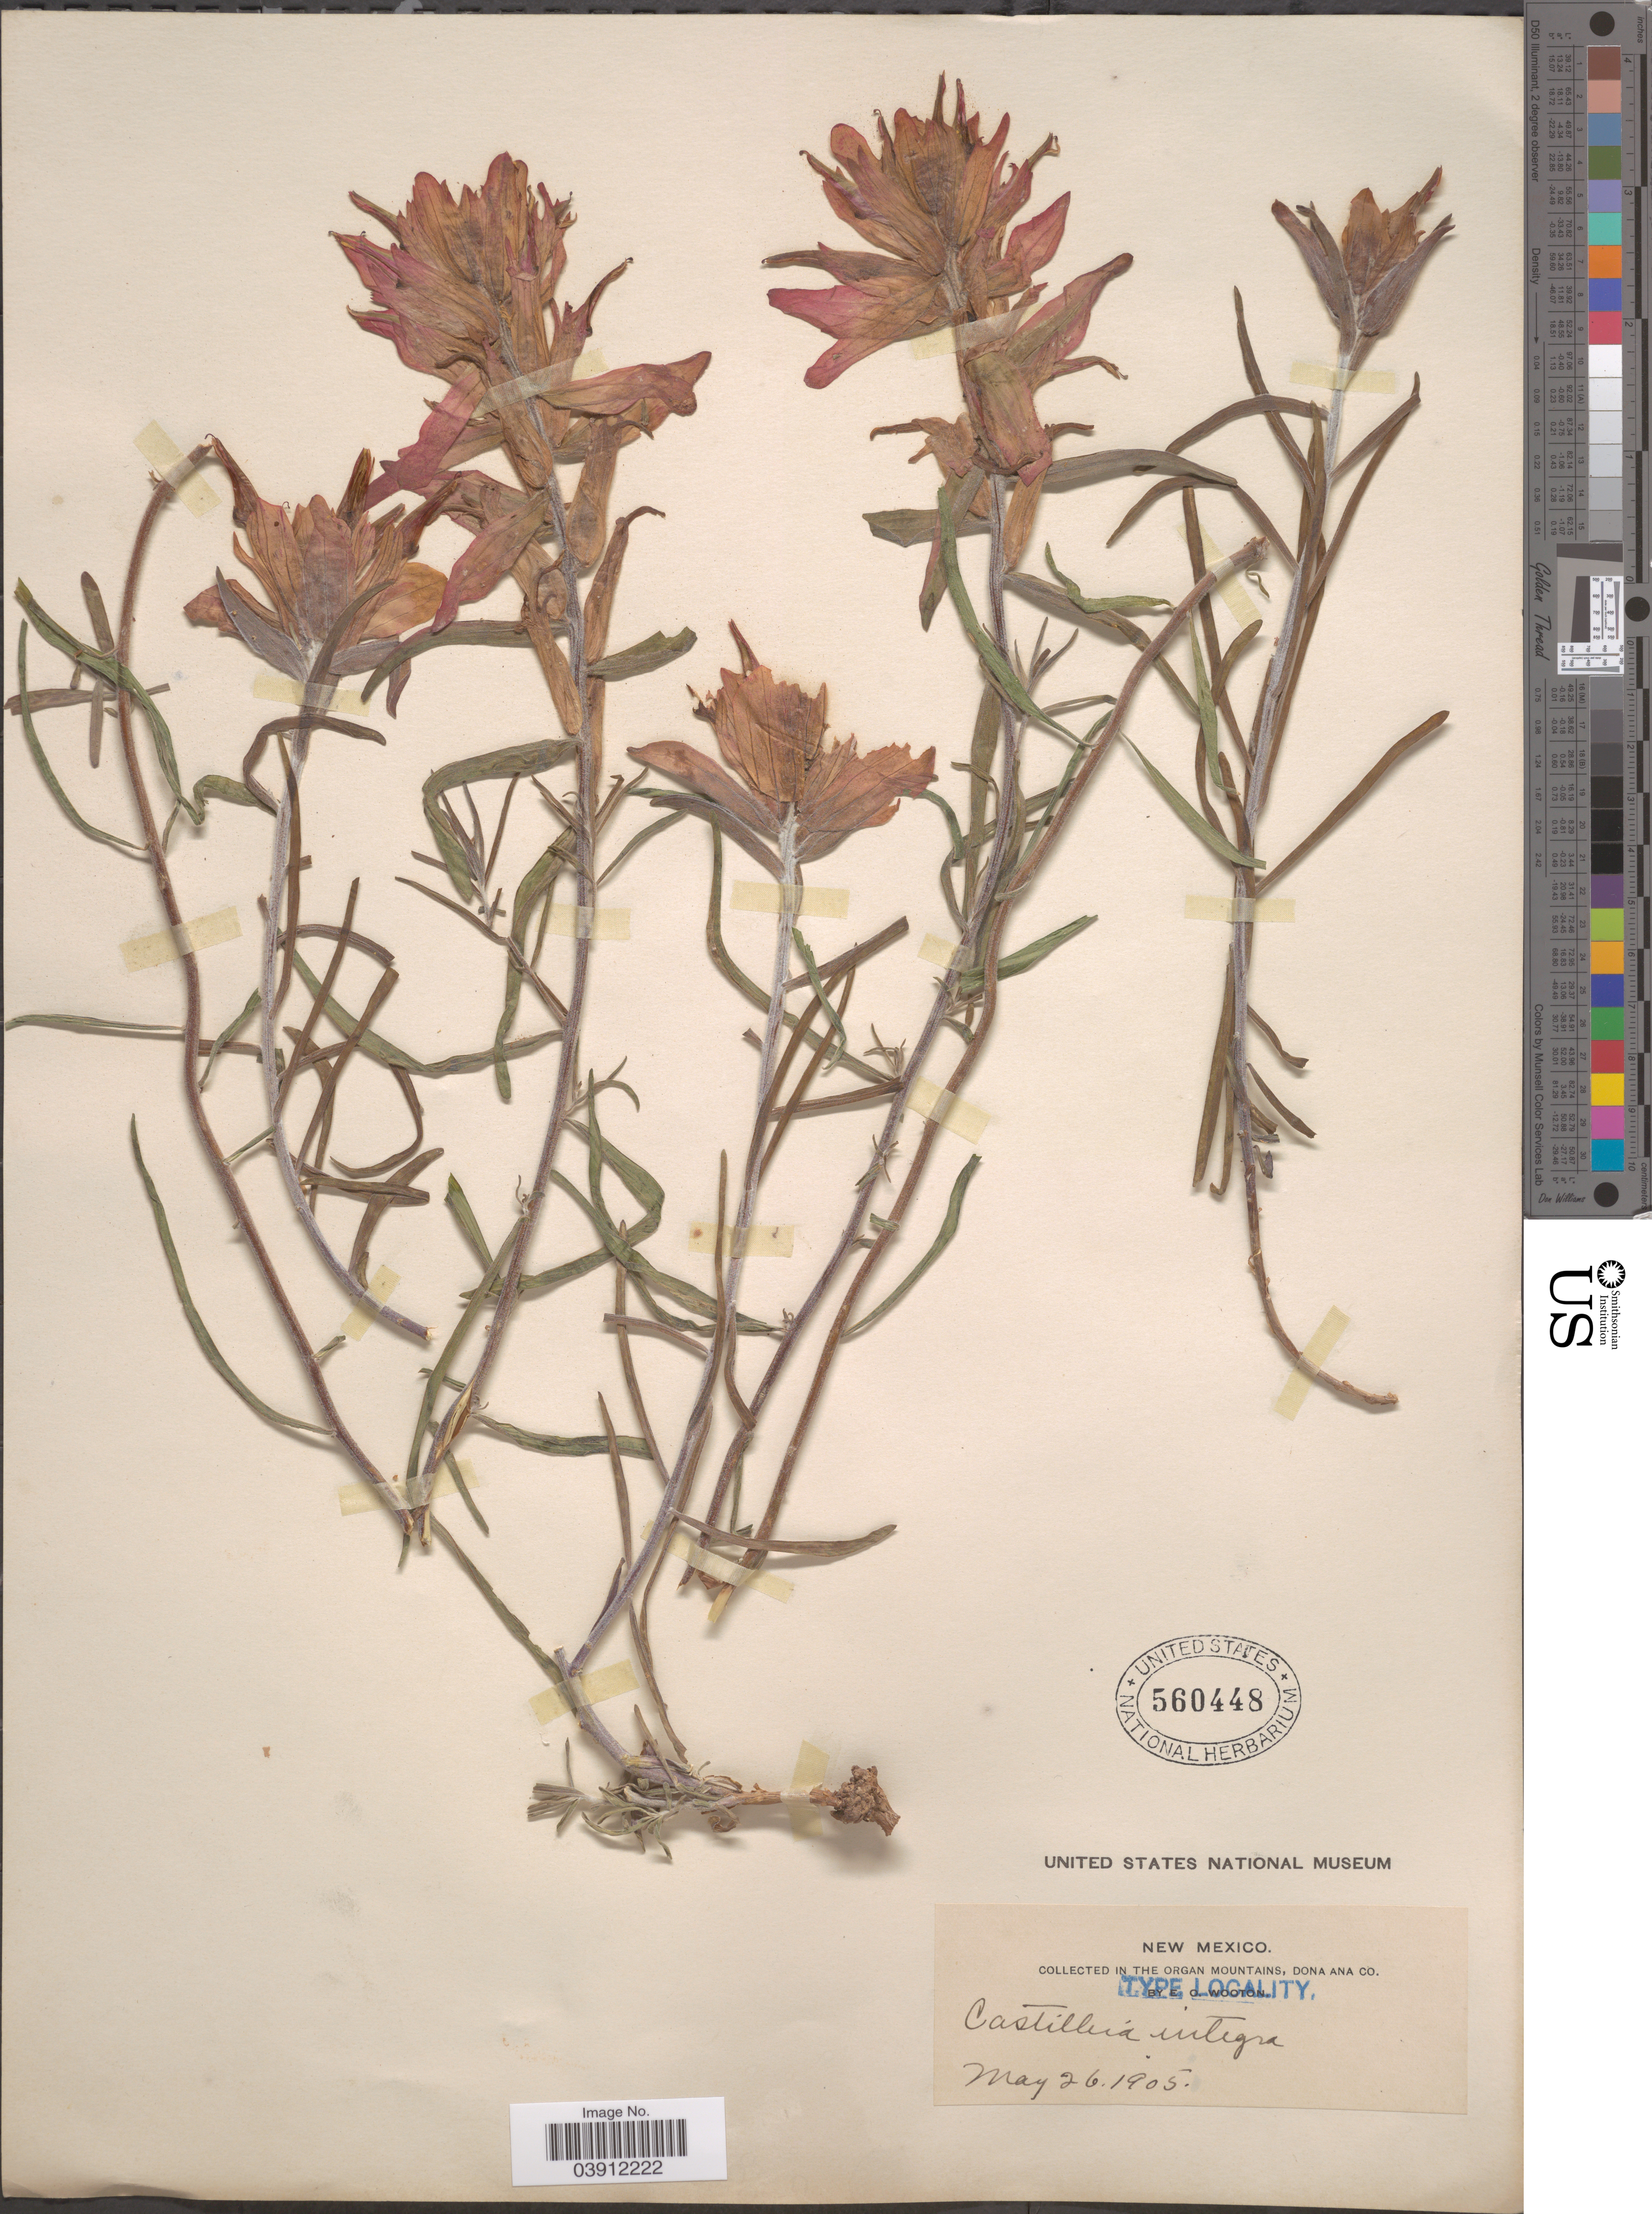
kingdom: Plantae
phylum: Tracheophyta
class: Magnoliopsida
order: Lamiales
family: Orobanchaceae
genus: Castilleja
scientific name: Castilleja integra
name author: A. Gray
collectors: E. O. Wooton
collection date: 1905-05-26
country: United States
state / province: New Mexico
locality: In the Organ Mountains, Dona Ana Co.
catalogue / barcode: US 560448